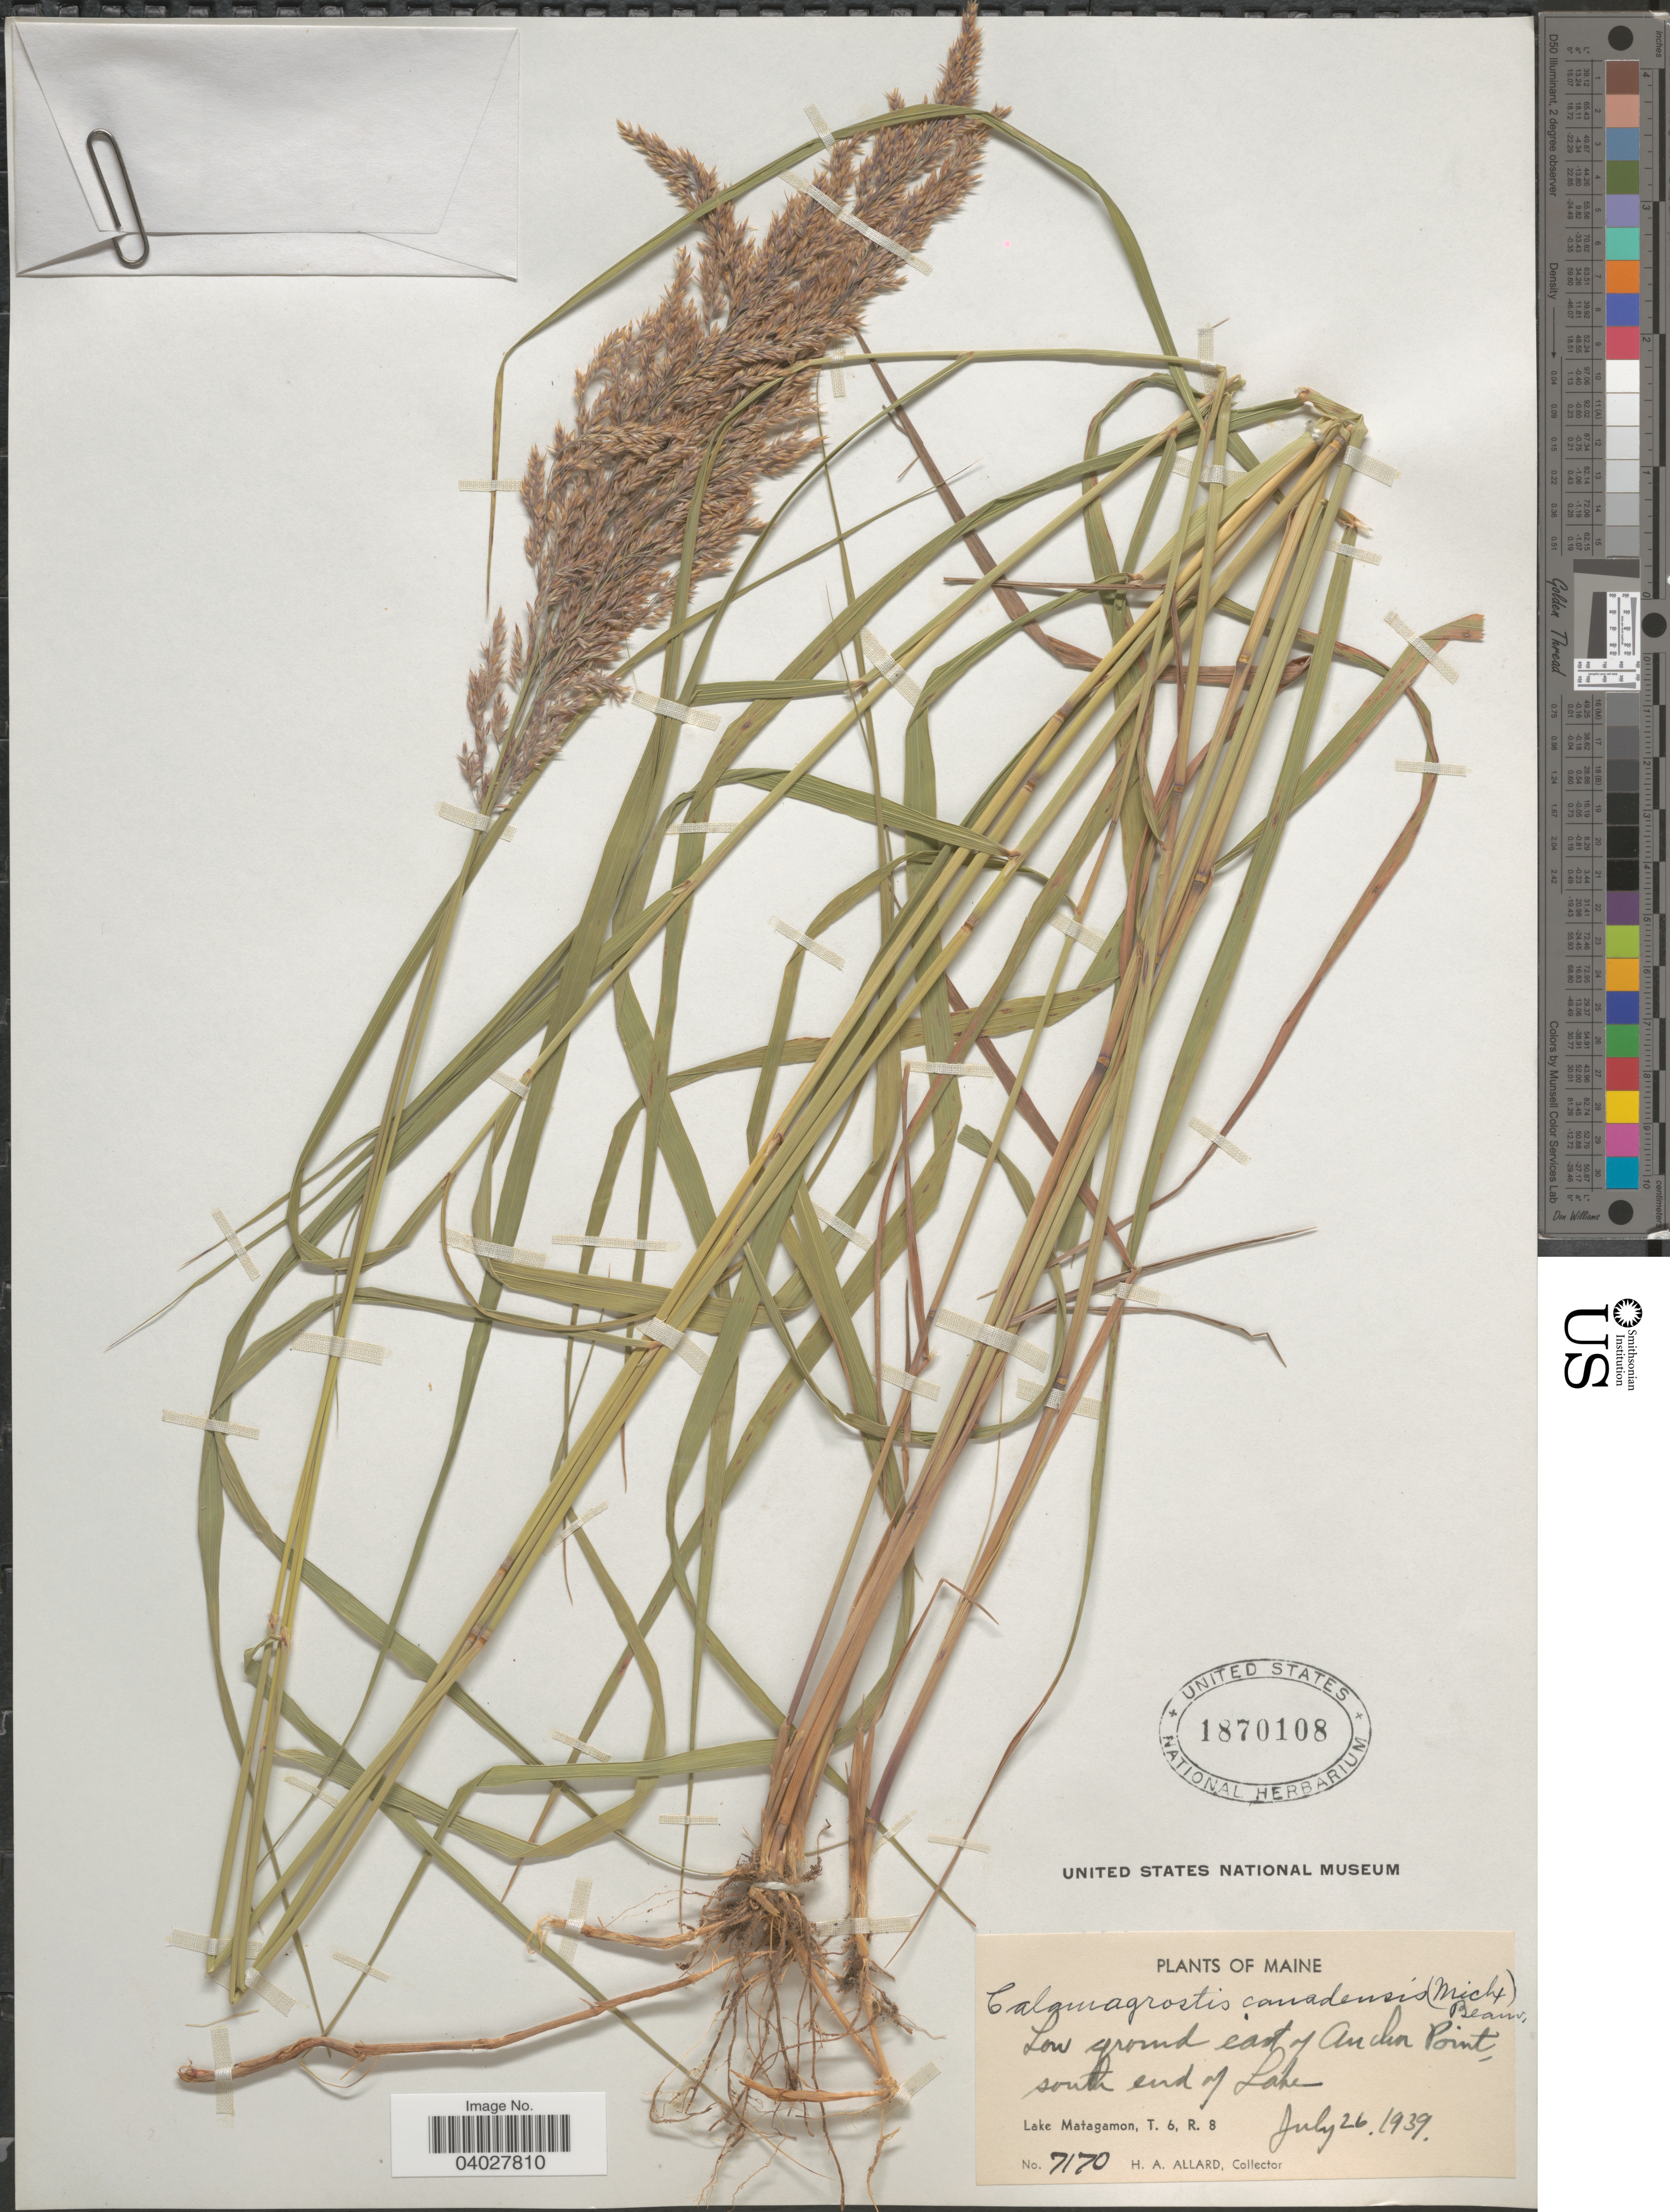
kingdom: Plantae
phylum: Tracheophyta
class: Liliopsida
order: Poales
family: Poaceae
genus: Calamagrostis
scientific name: Calamagrostis canadensis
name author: (Michx.) P. Beauv.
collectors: H. A. Allard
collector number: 7170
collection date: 1939-07-26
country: United States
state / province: Maine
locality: Low ground east of Anchor Point, south end of Lake. Lake Matagamon, T. 6, R. 8.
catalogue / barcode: US 1870108